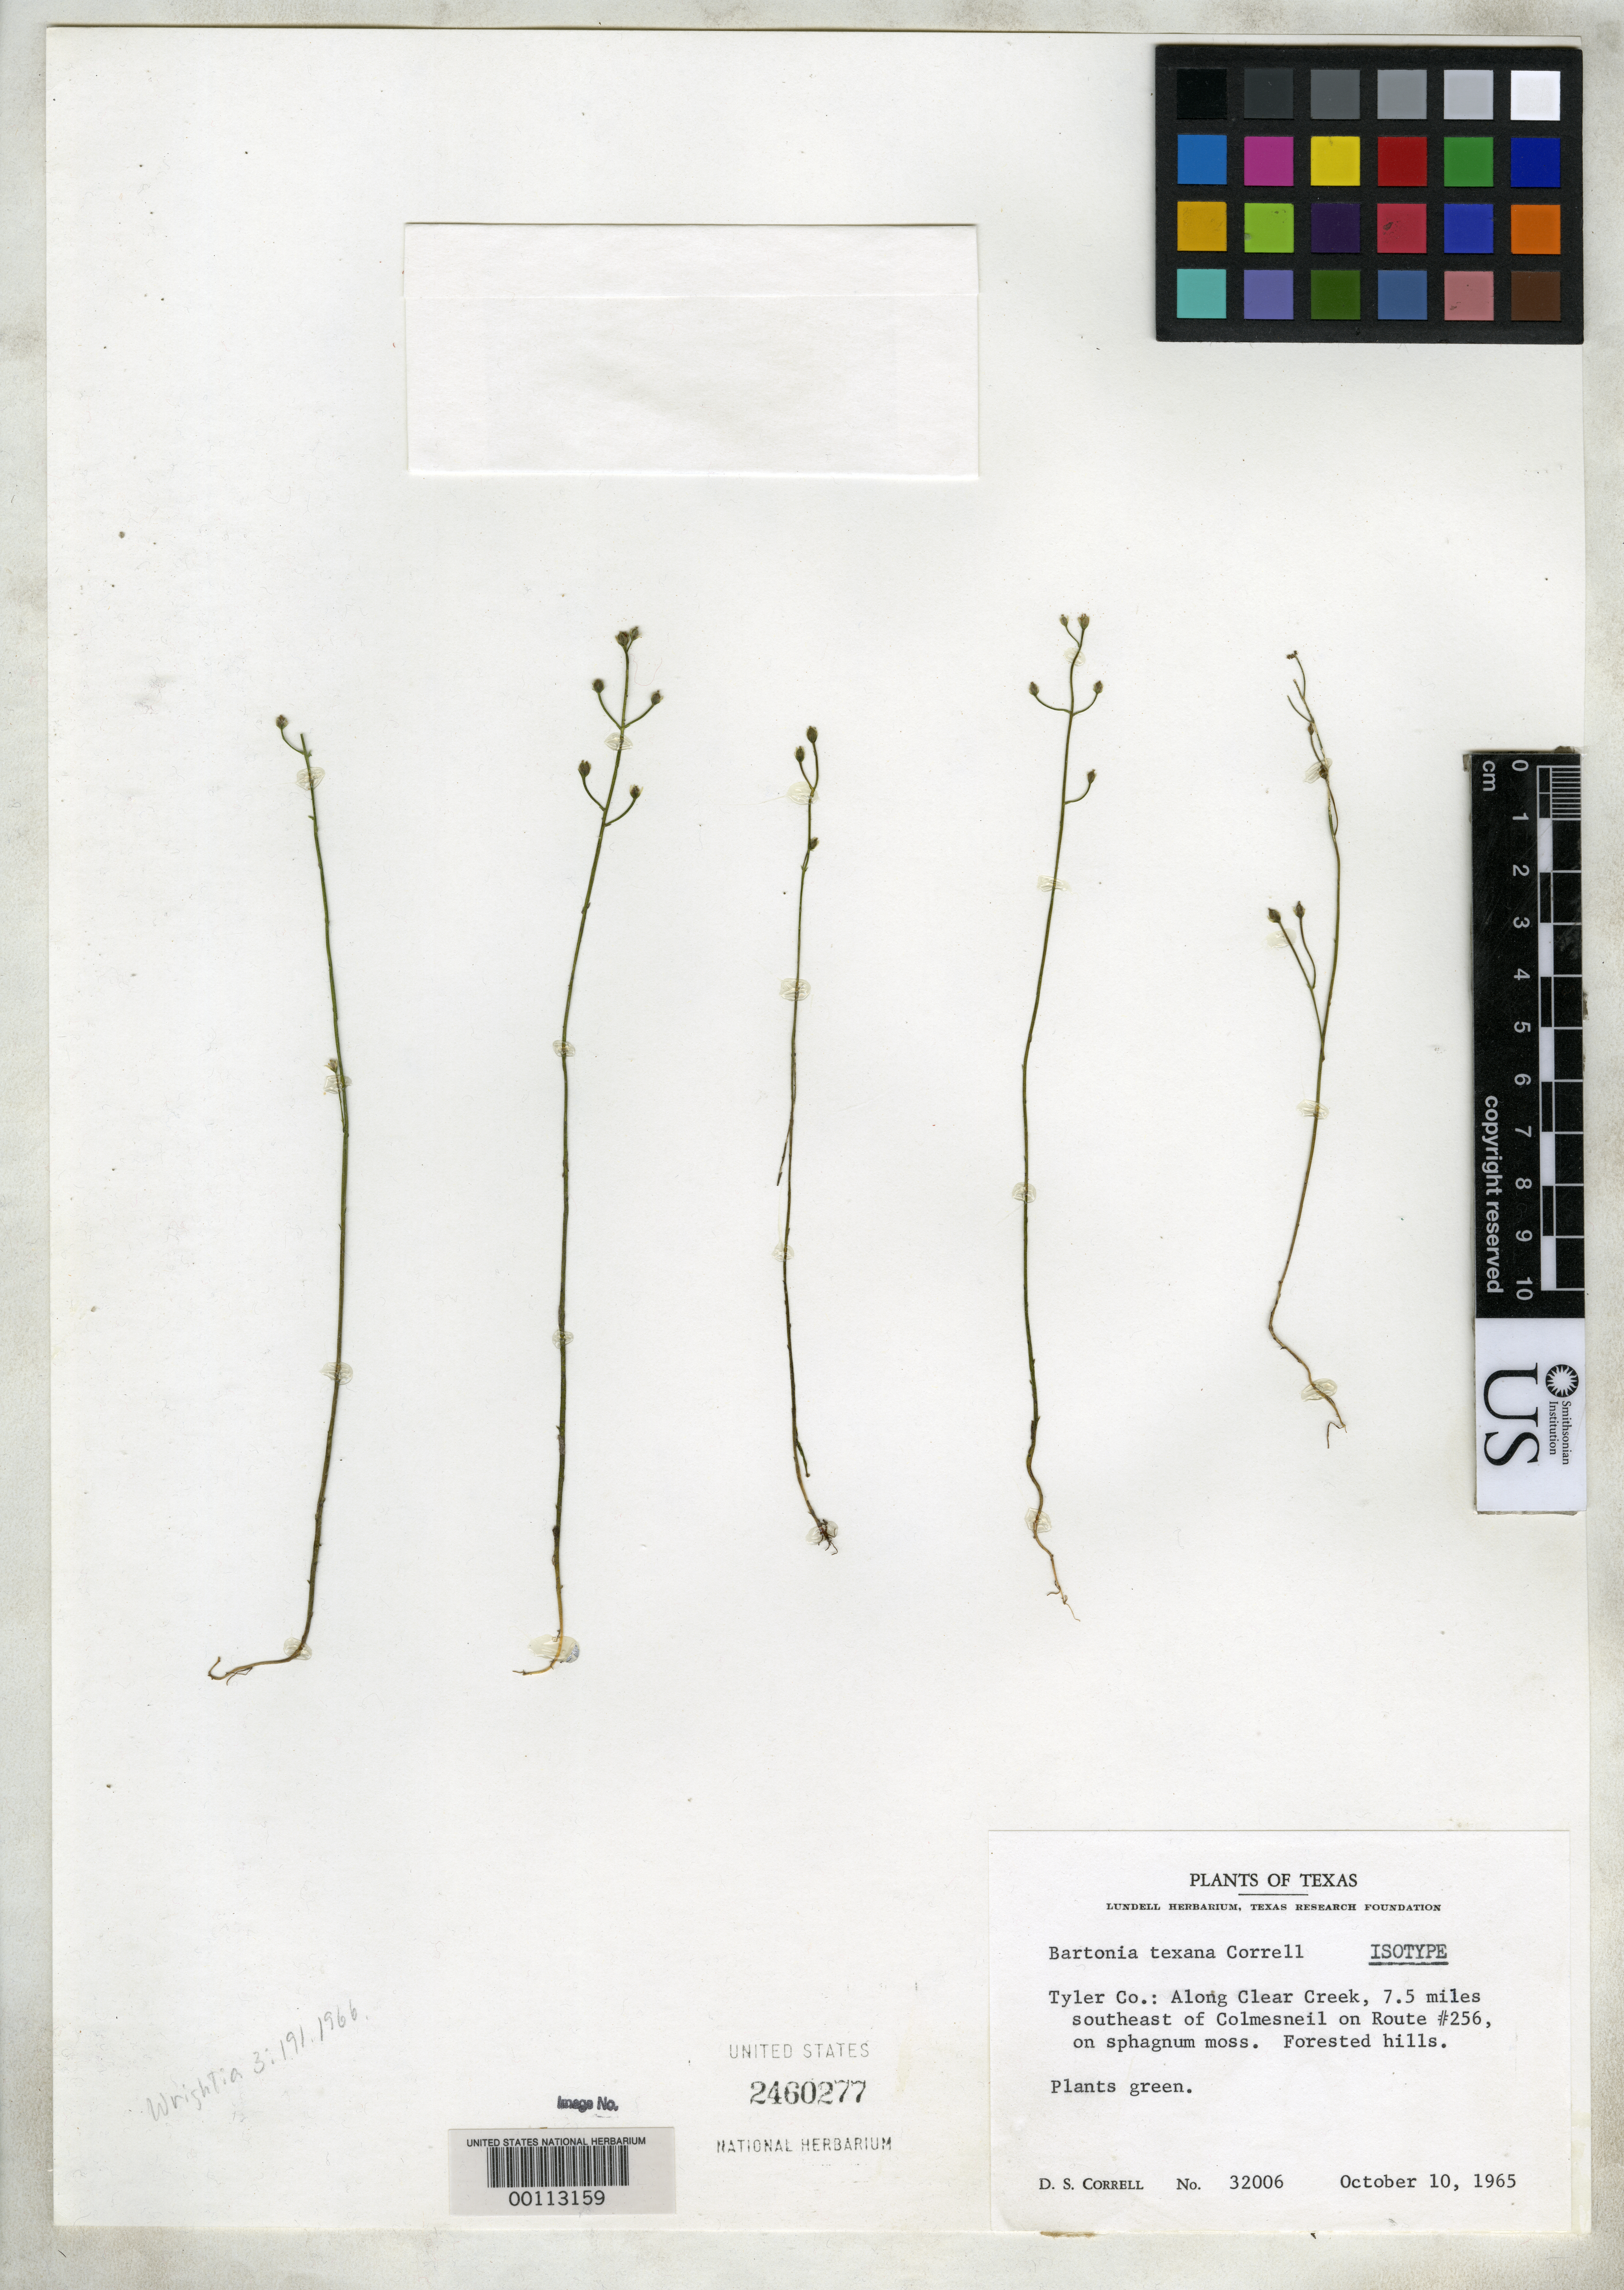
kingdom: Plantae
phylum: Tracheophyta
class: Magnoliopsida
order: Gentianales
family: Gentianaceae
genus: Bartonia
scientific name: Bartonia texana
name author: Correll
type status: Isotype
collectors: D. S. Correll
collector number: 32006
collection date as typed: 10 Oct 1965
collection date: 1965-10-10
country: United States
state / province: Texas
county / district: Tyler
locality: Clear Creek, SE of Colmesneil on route 256.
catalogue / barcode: US 2460277